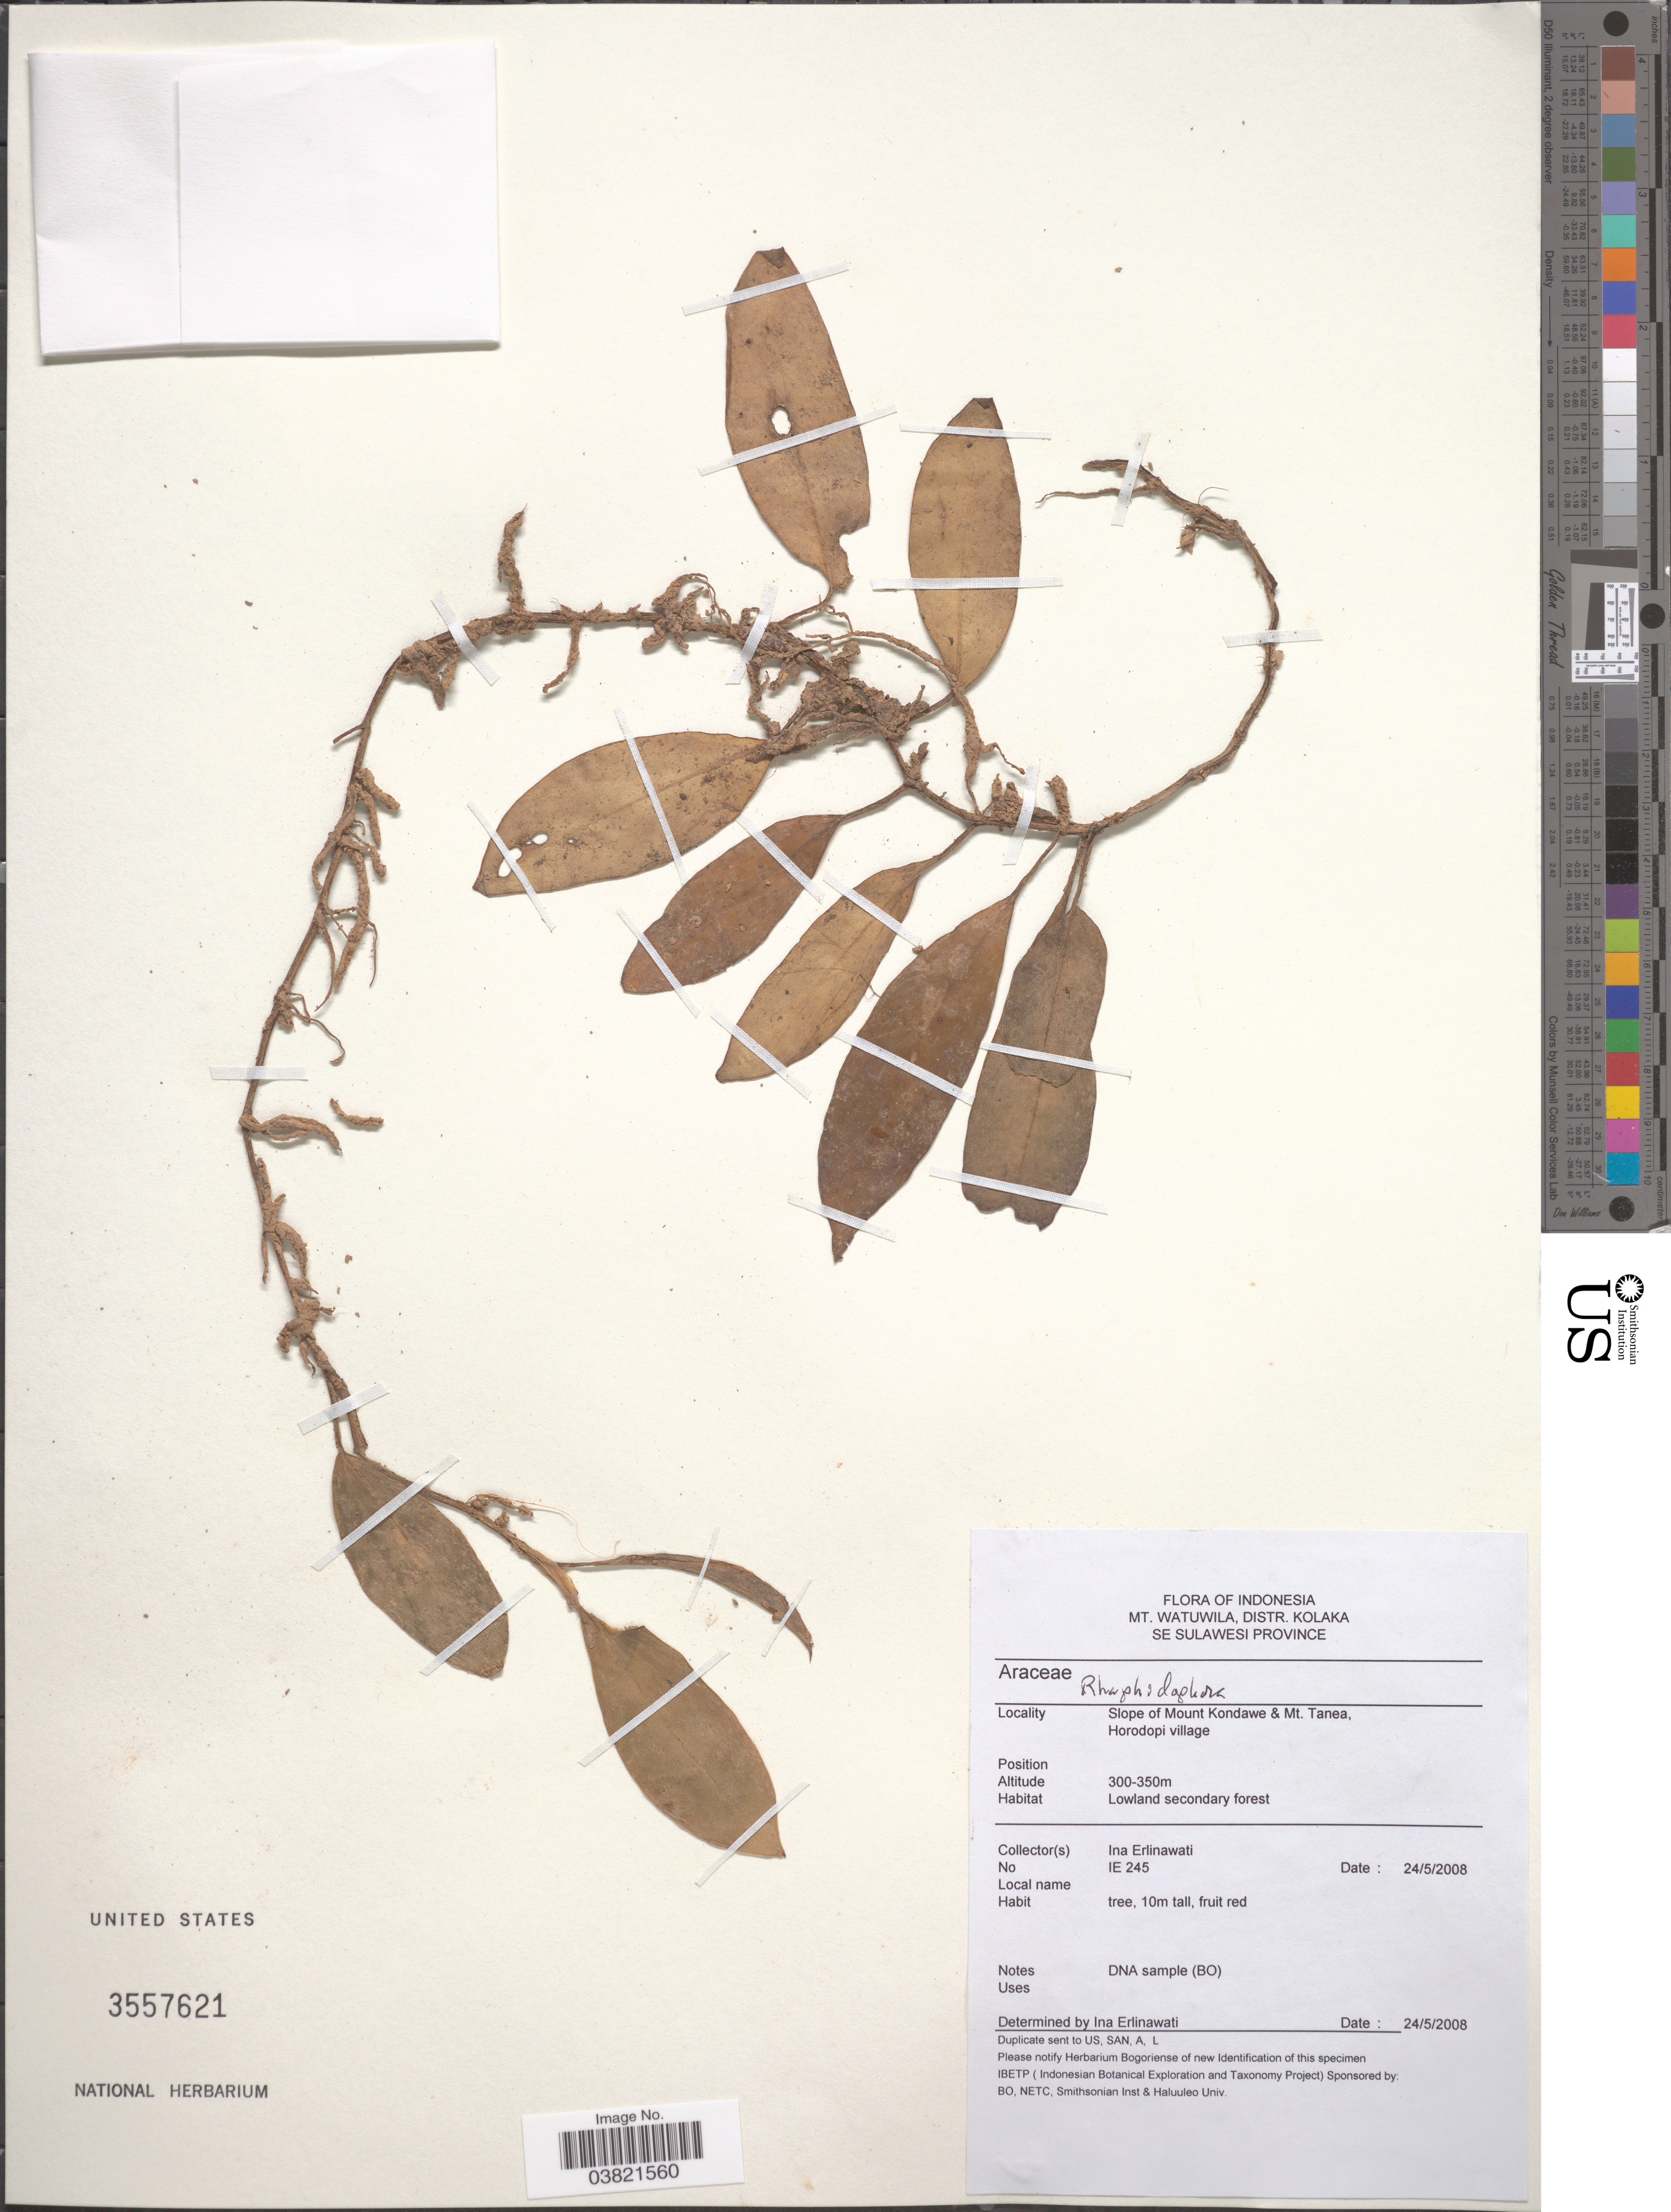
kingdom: Plantae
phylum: Tracheophyta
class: Liliopsida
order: Alismatales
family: Araceae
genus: Rhaphidophora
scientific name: Rhaphidophora sp.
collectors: I. Erlinawati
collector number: IE 245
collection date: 2008-05-24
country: Indonesia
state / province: Sulawesi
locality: Mt. Watuwila, Distr. Kolaka, SE Sulawesi Province. Slope of Mount Kondawe & Mt. Tanea, Horodopi village.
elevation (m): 300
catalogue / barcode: US 3557621